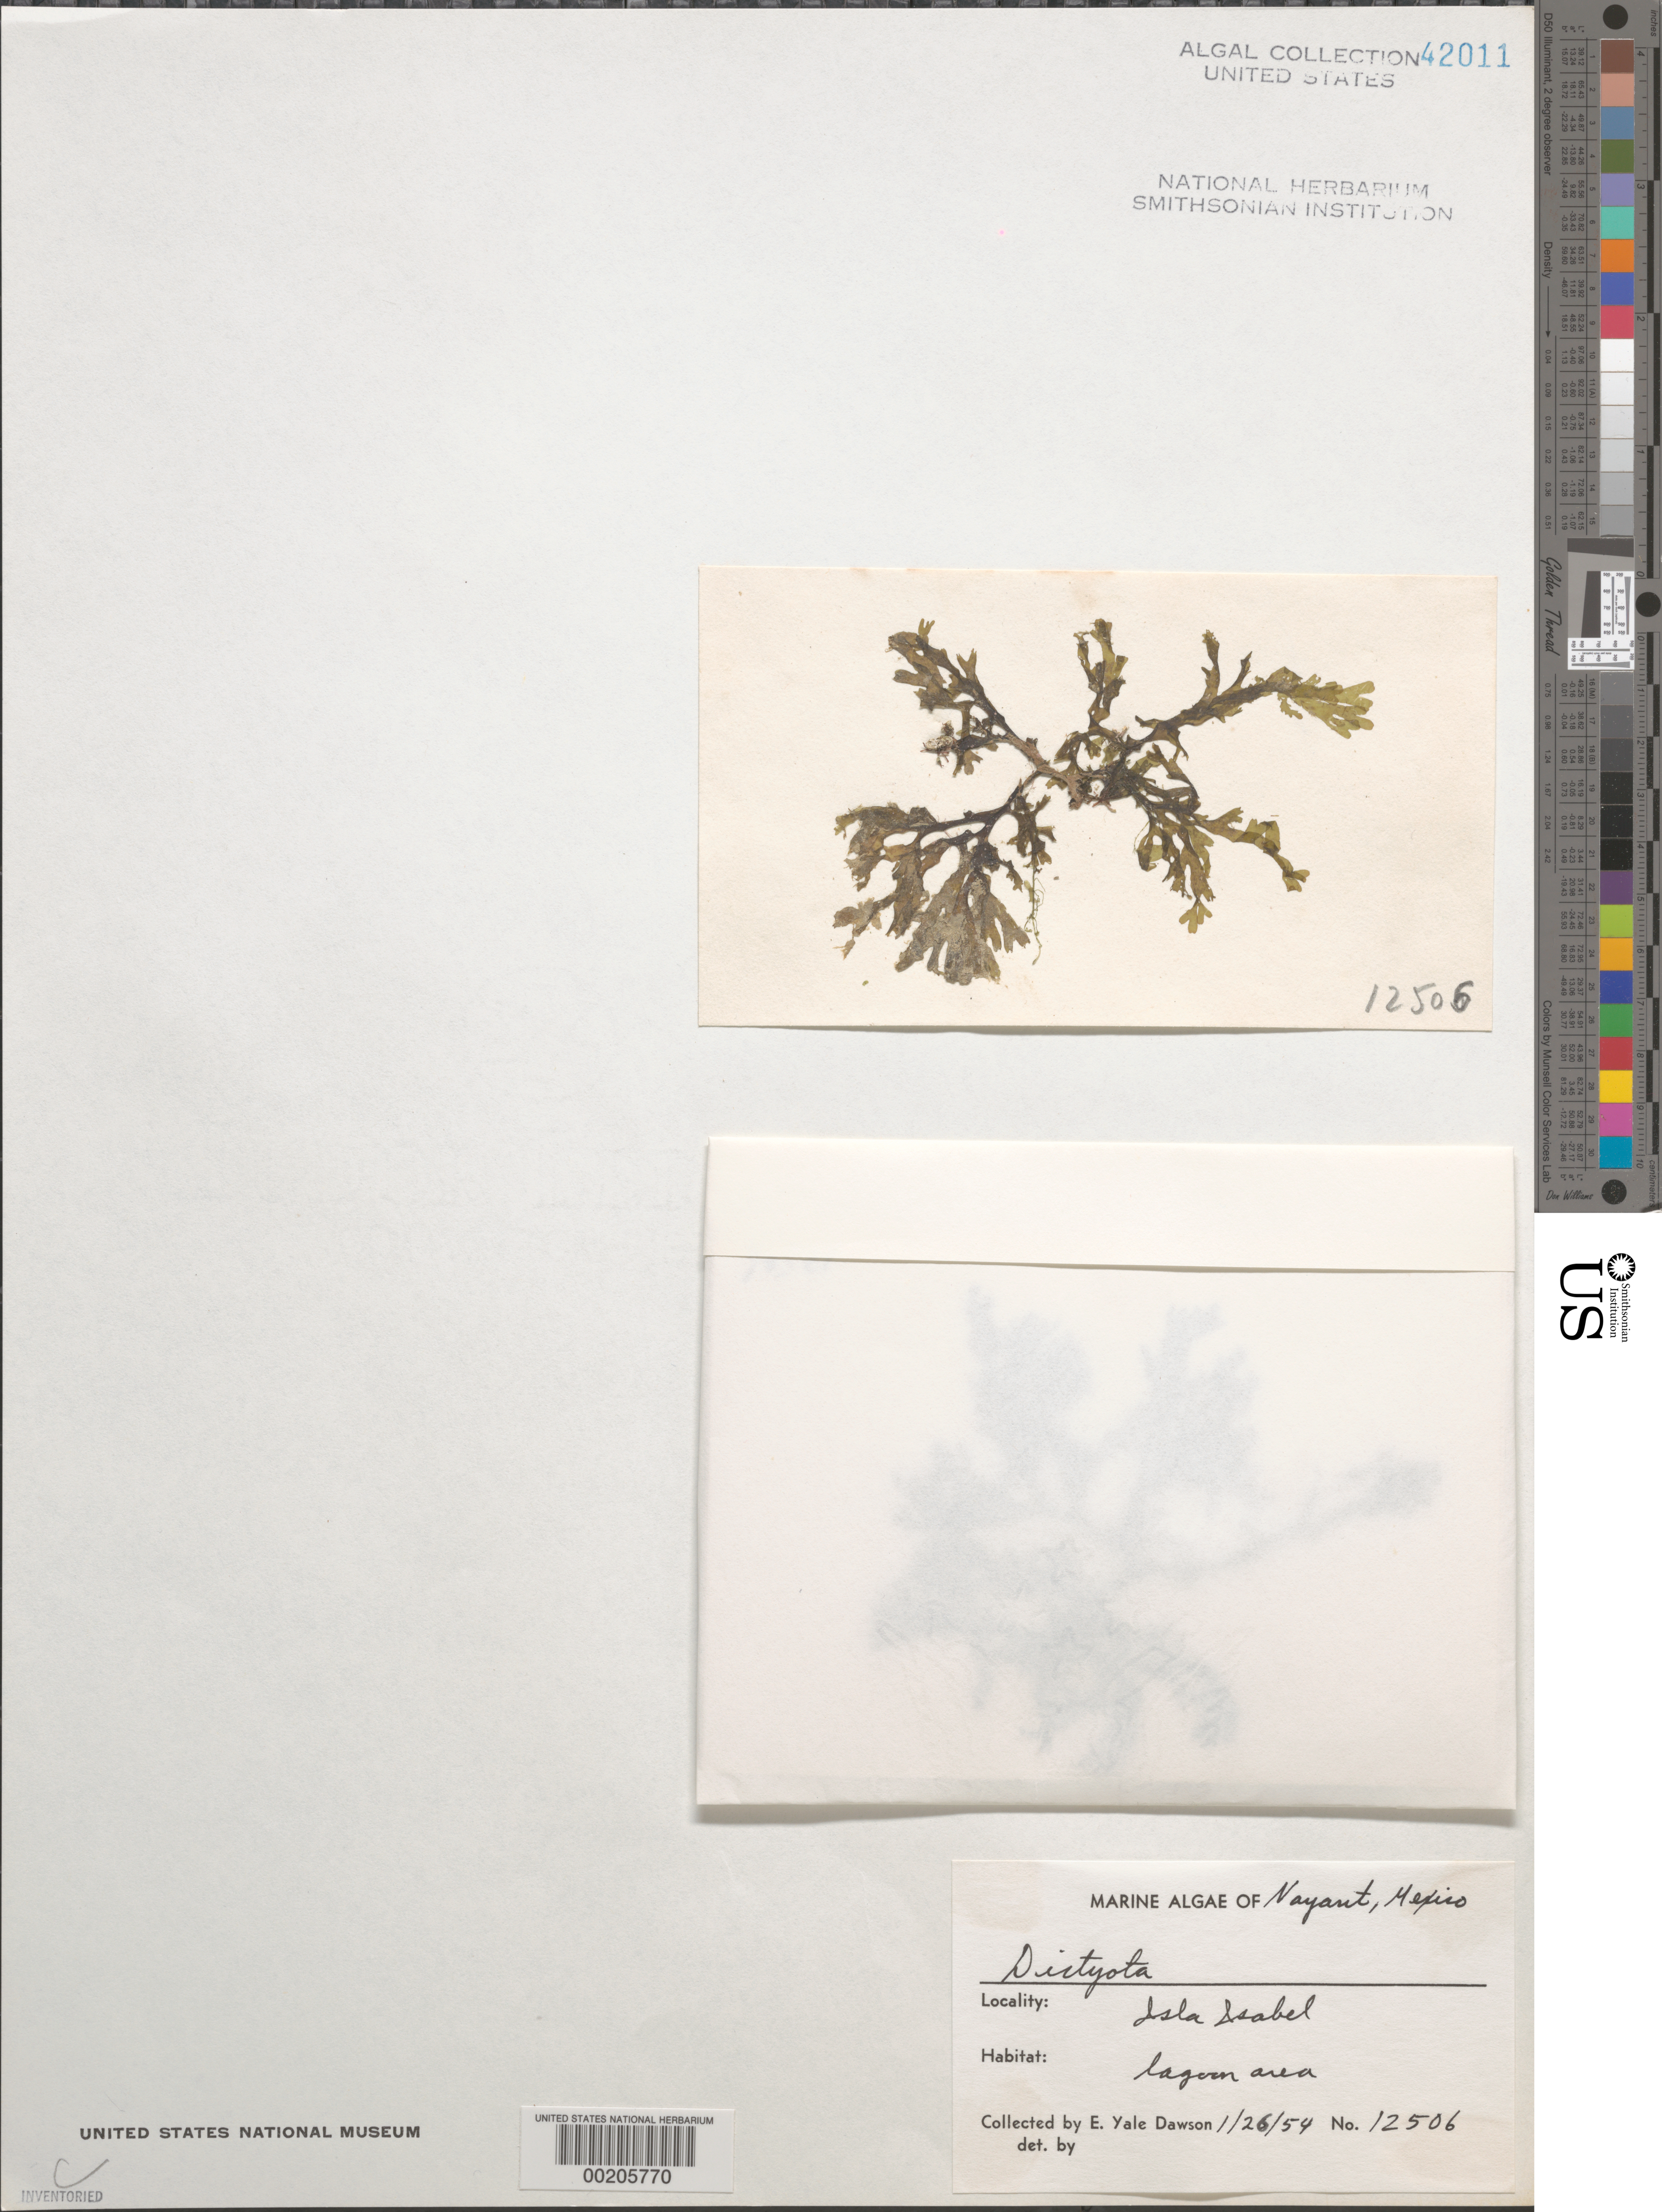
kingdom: Chromista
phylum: Ochrophyta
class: Phaeophyceae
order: Dictyotales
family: Dictyotaceae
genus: Dictyota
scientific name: Dictyota sp.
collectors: E. Y. Dawson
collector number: EYD 12506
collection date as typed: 26 Jan 1954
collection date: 1954-01-26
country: Mexico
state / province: Nayarit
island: Isla Isabela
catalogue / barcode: US 42011